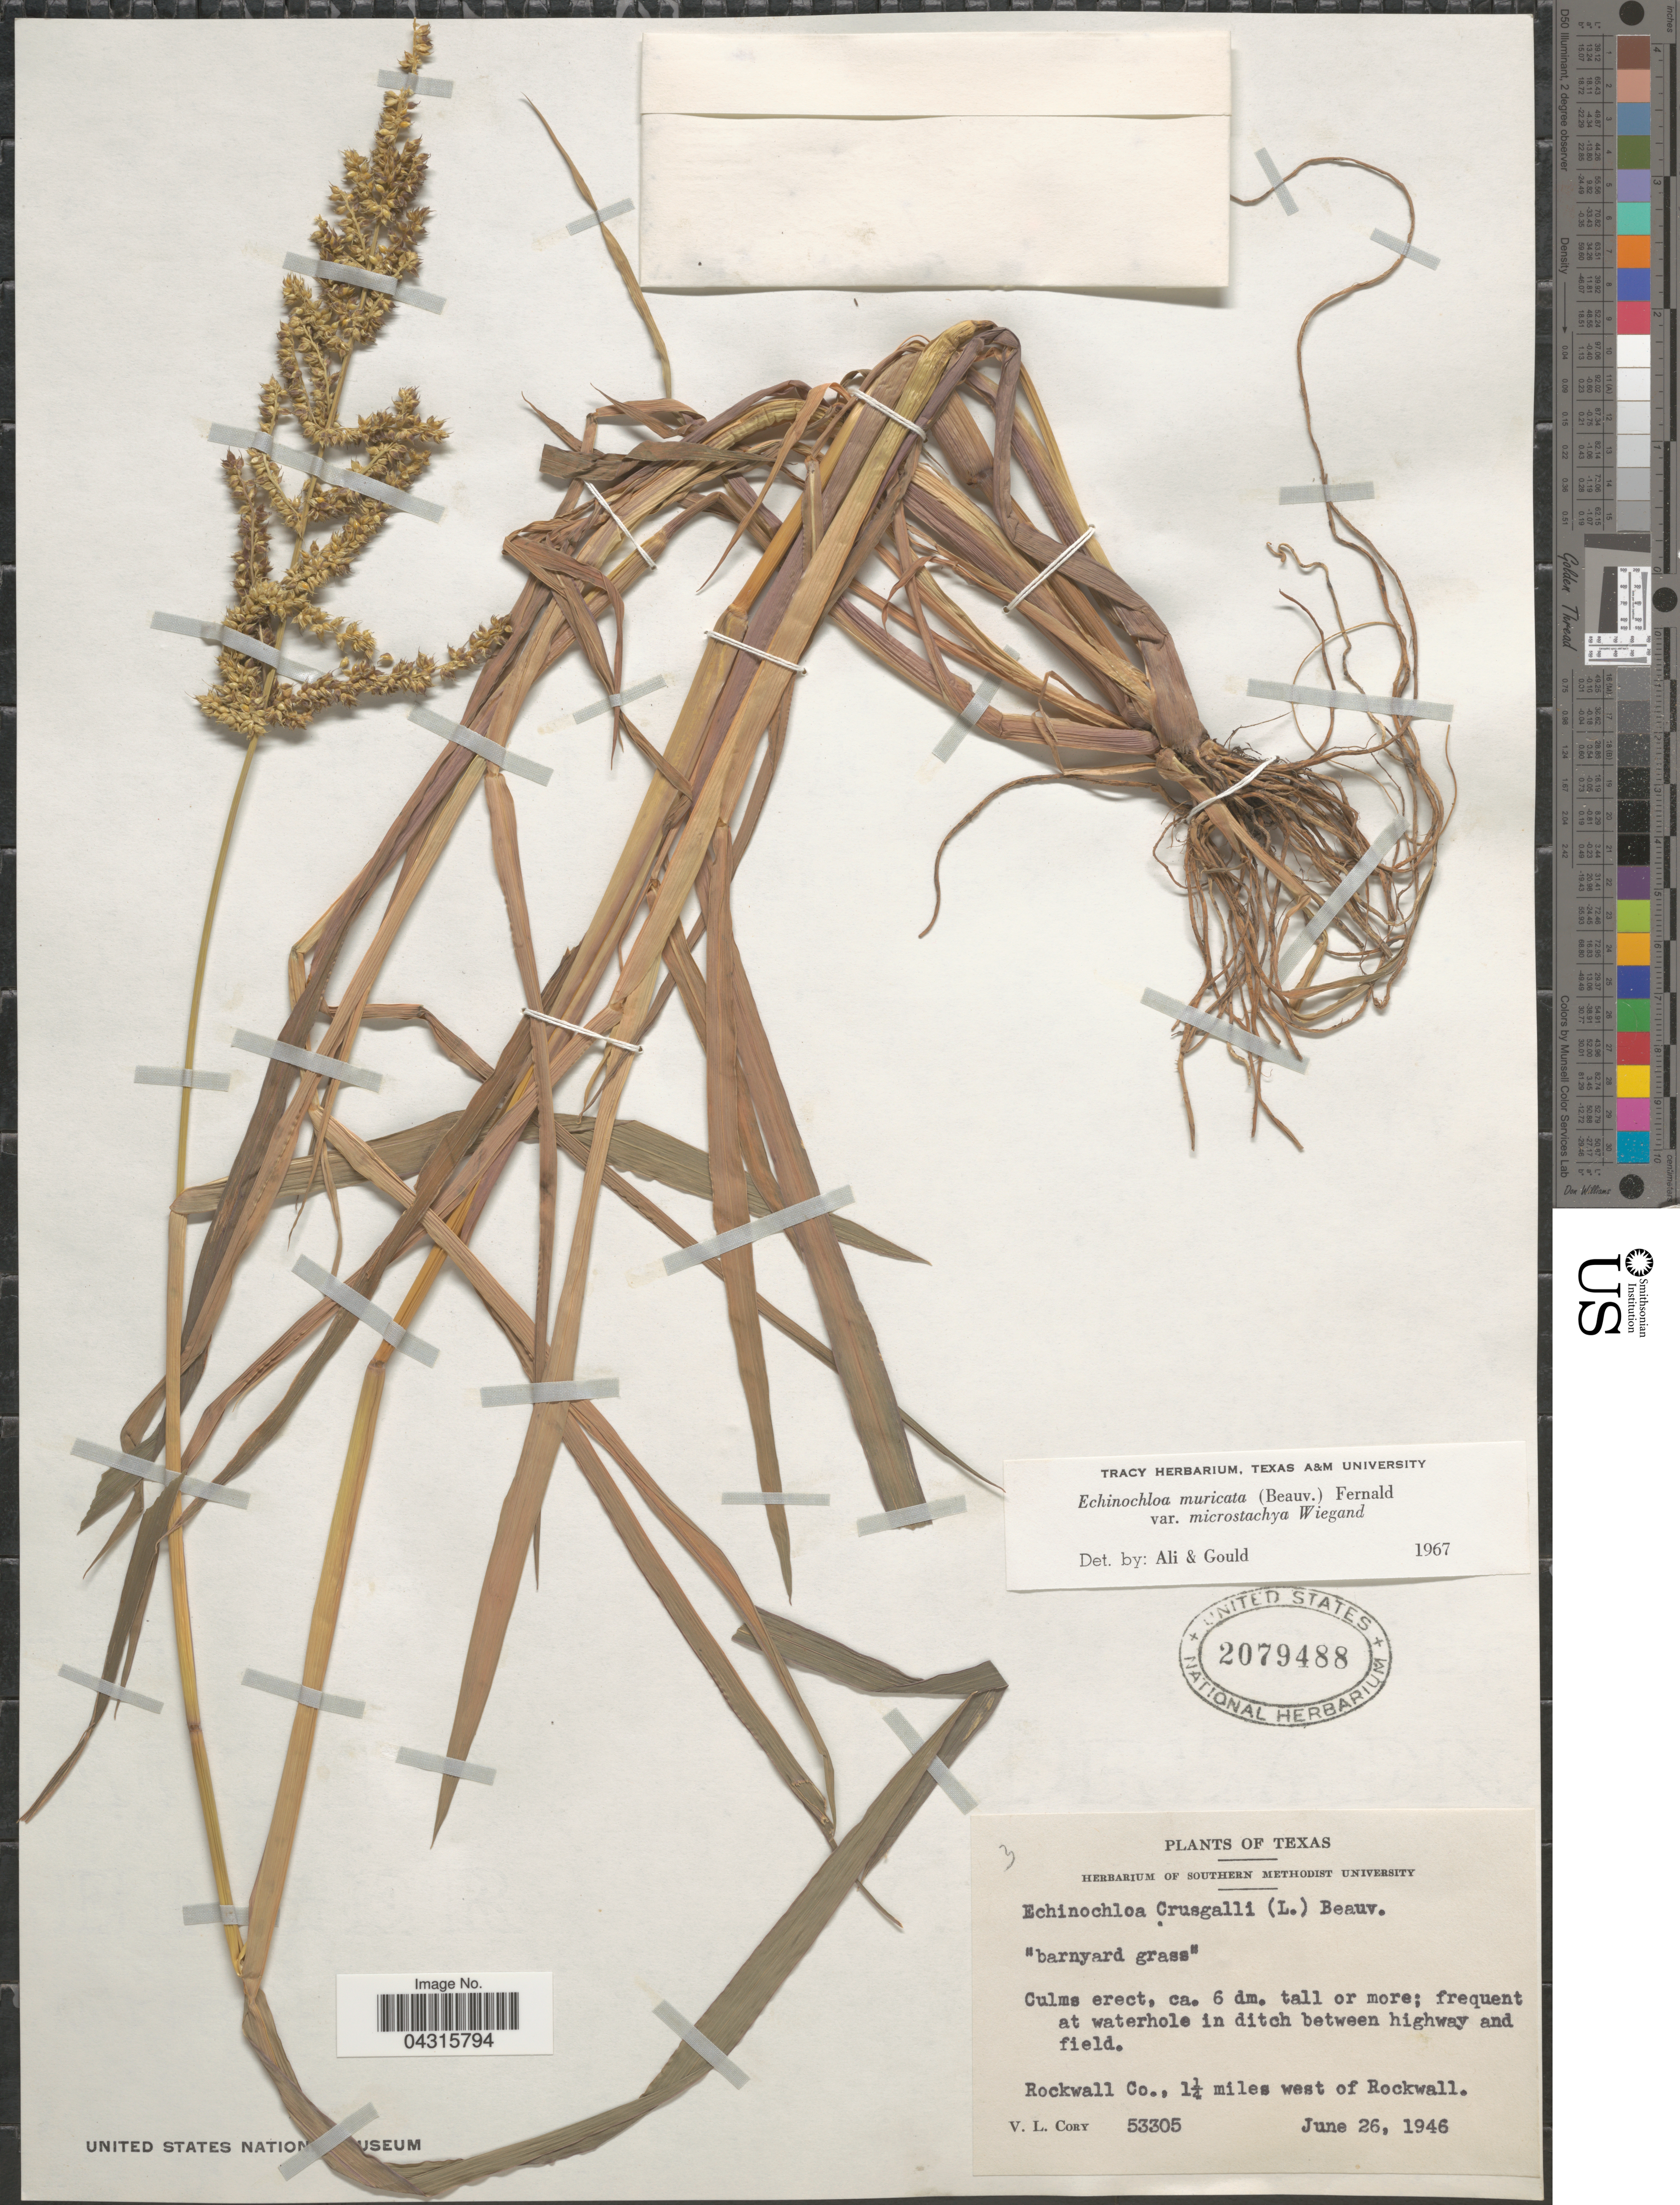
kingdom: Plantae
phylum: Tracheophyta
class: Liliopsida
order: Poales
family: Poaceae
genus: Echinochloa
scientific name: Echinochloa muricata var. microstachya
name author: Wiegand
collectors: V. Cory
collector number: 53305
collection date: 1946-06-26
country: United States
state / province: Texas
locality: Rockwall Co., 1¼ miles west of Rockwall.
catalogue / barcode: US 2079488